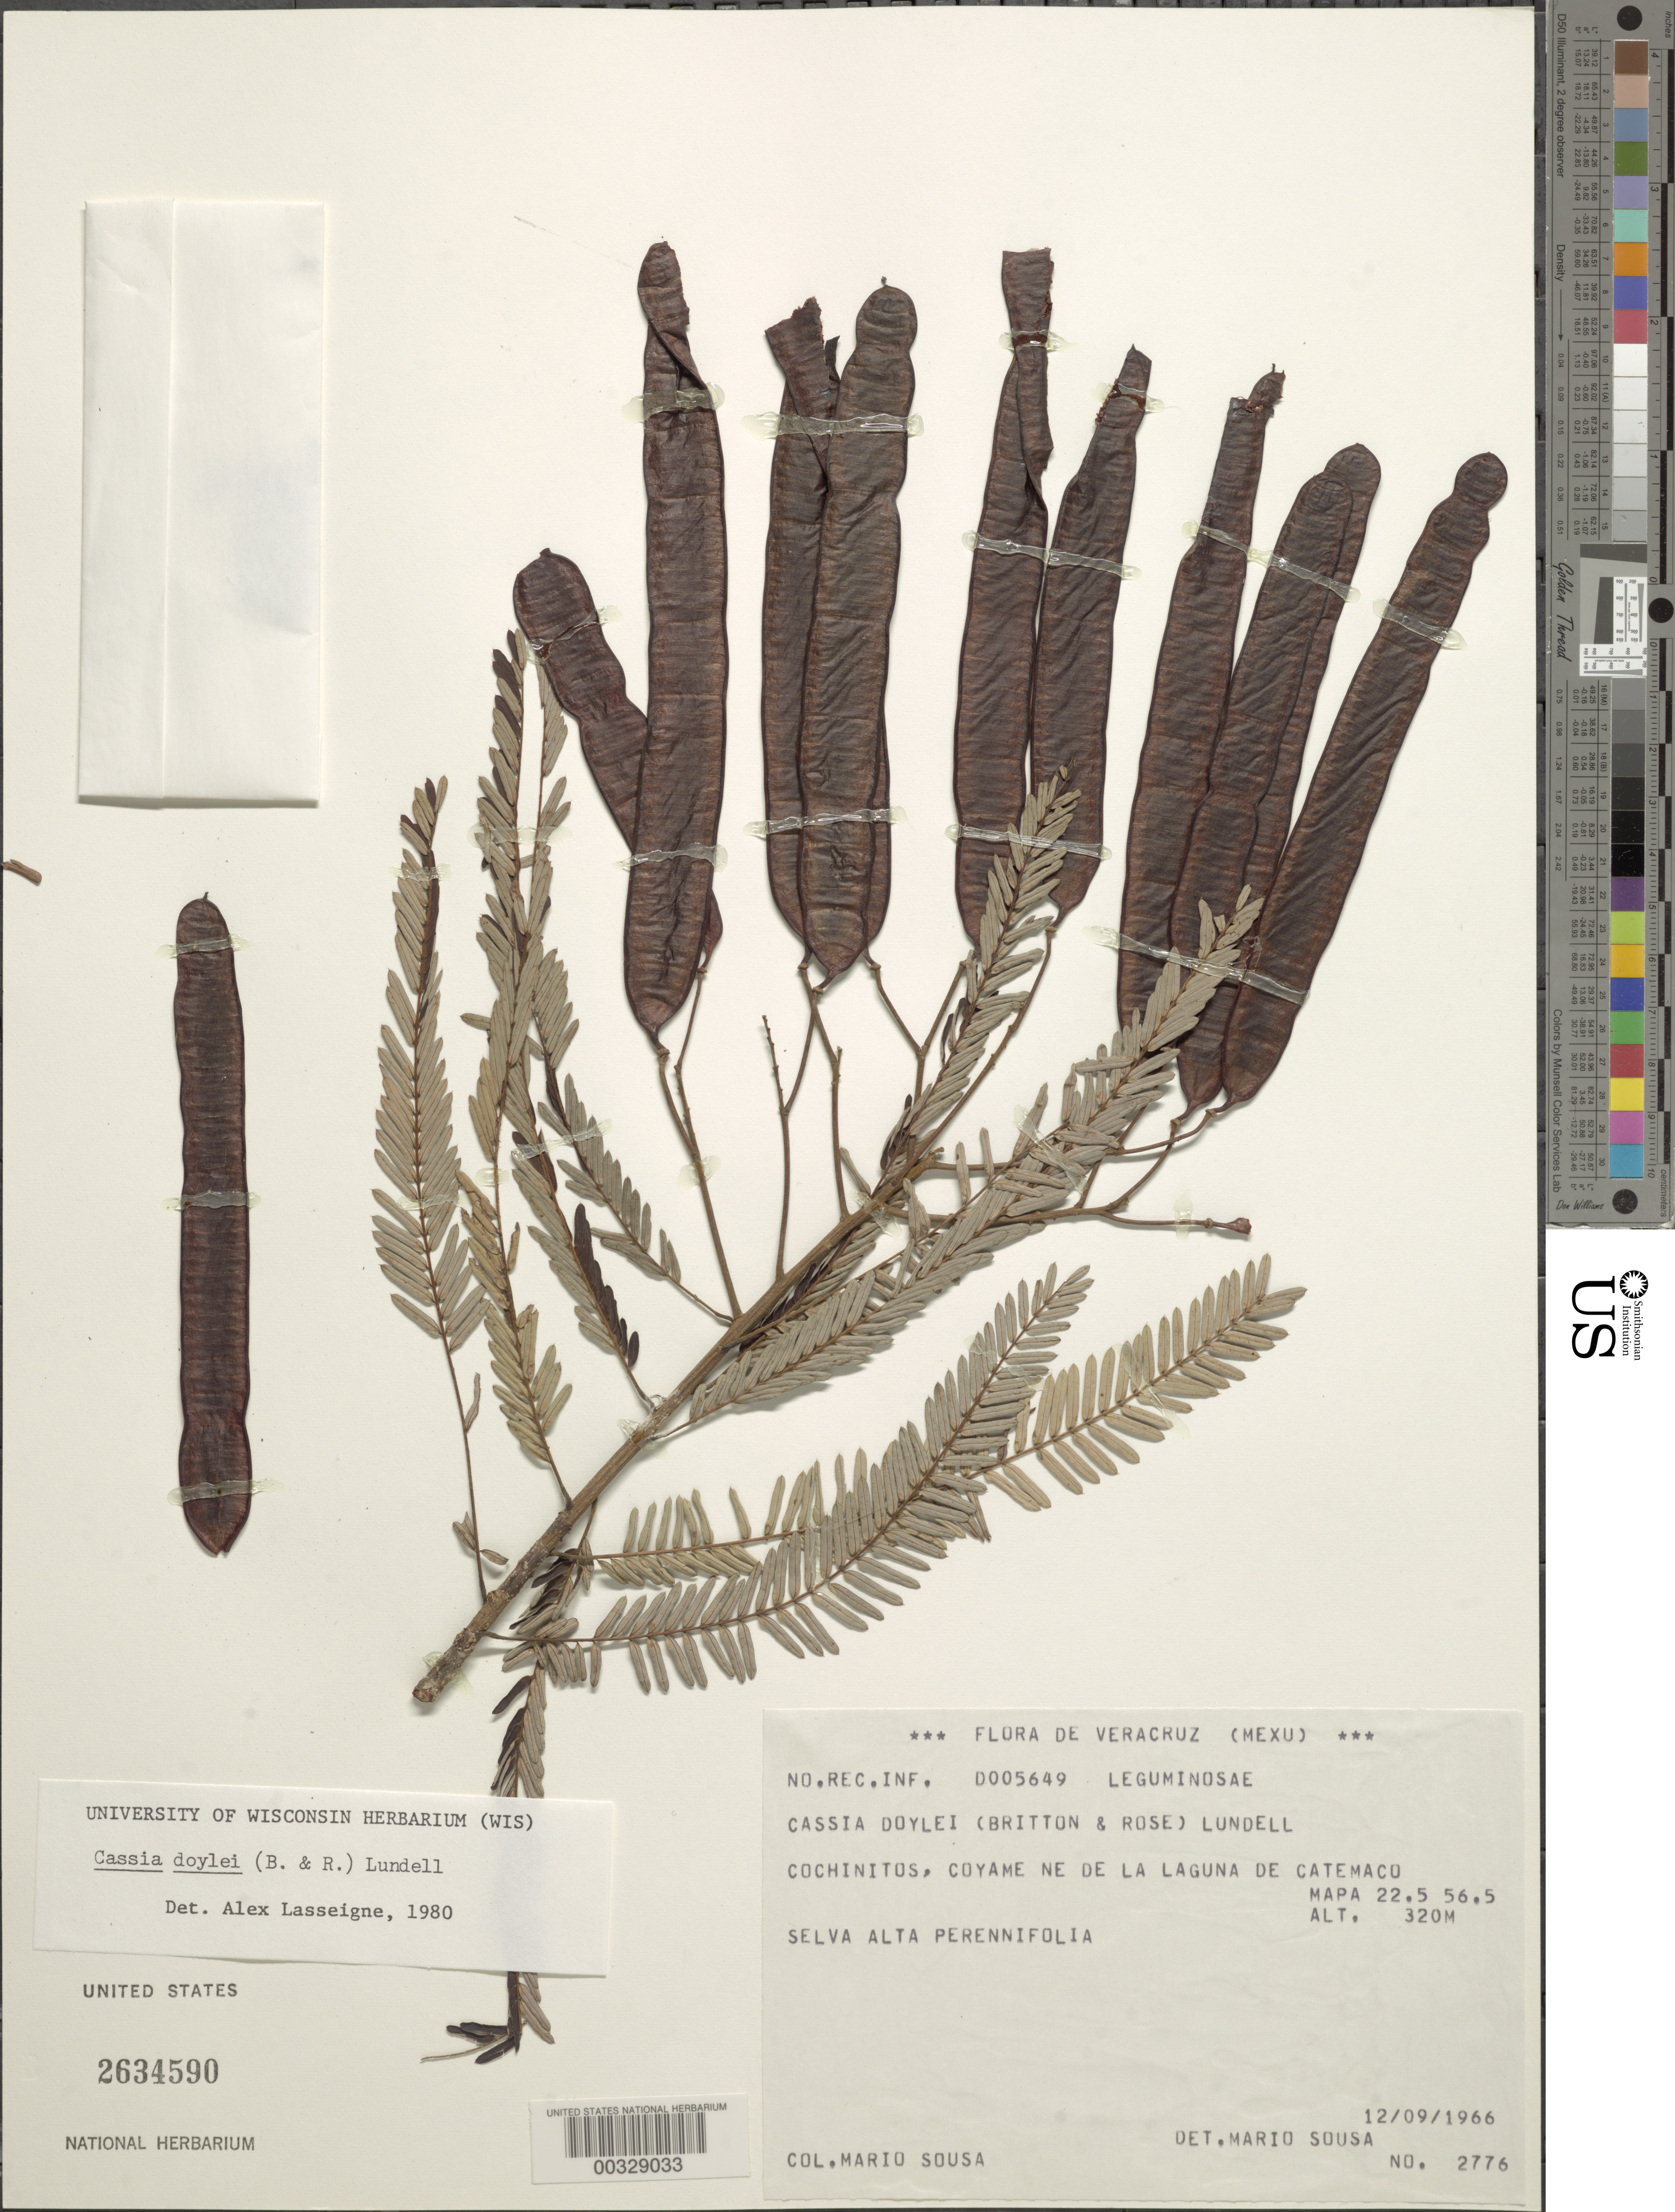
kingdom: Plantae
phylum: Tracheophyta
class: Magnoliopsida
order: Fabales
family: Fabaceae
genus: Senna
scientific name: Senna multijuga var. doylei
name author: (Britton & Rose) H.S. Irwin & Barneby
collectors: M. Sousa S.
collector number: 2776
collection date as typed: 12 Sep 1966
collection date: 1966-09-12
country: Mexico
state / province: Veracruz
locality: Cochinitos, coyame NE of La Laguna de Catemaco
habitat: Tall forest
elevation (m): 320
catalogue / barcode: US 2634590